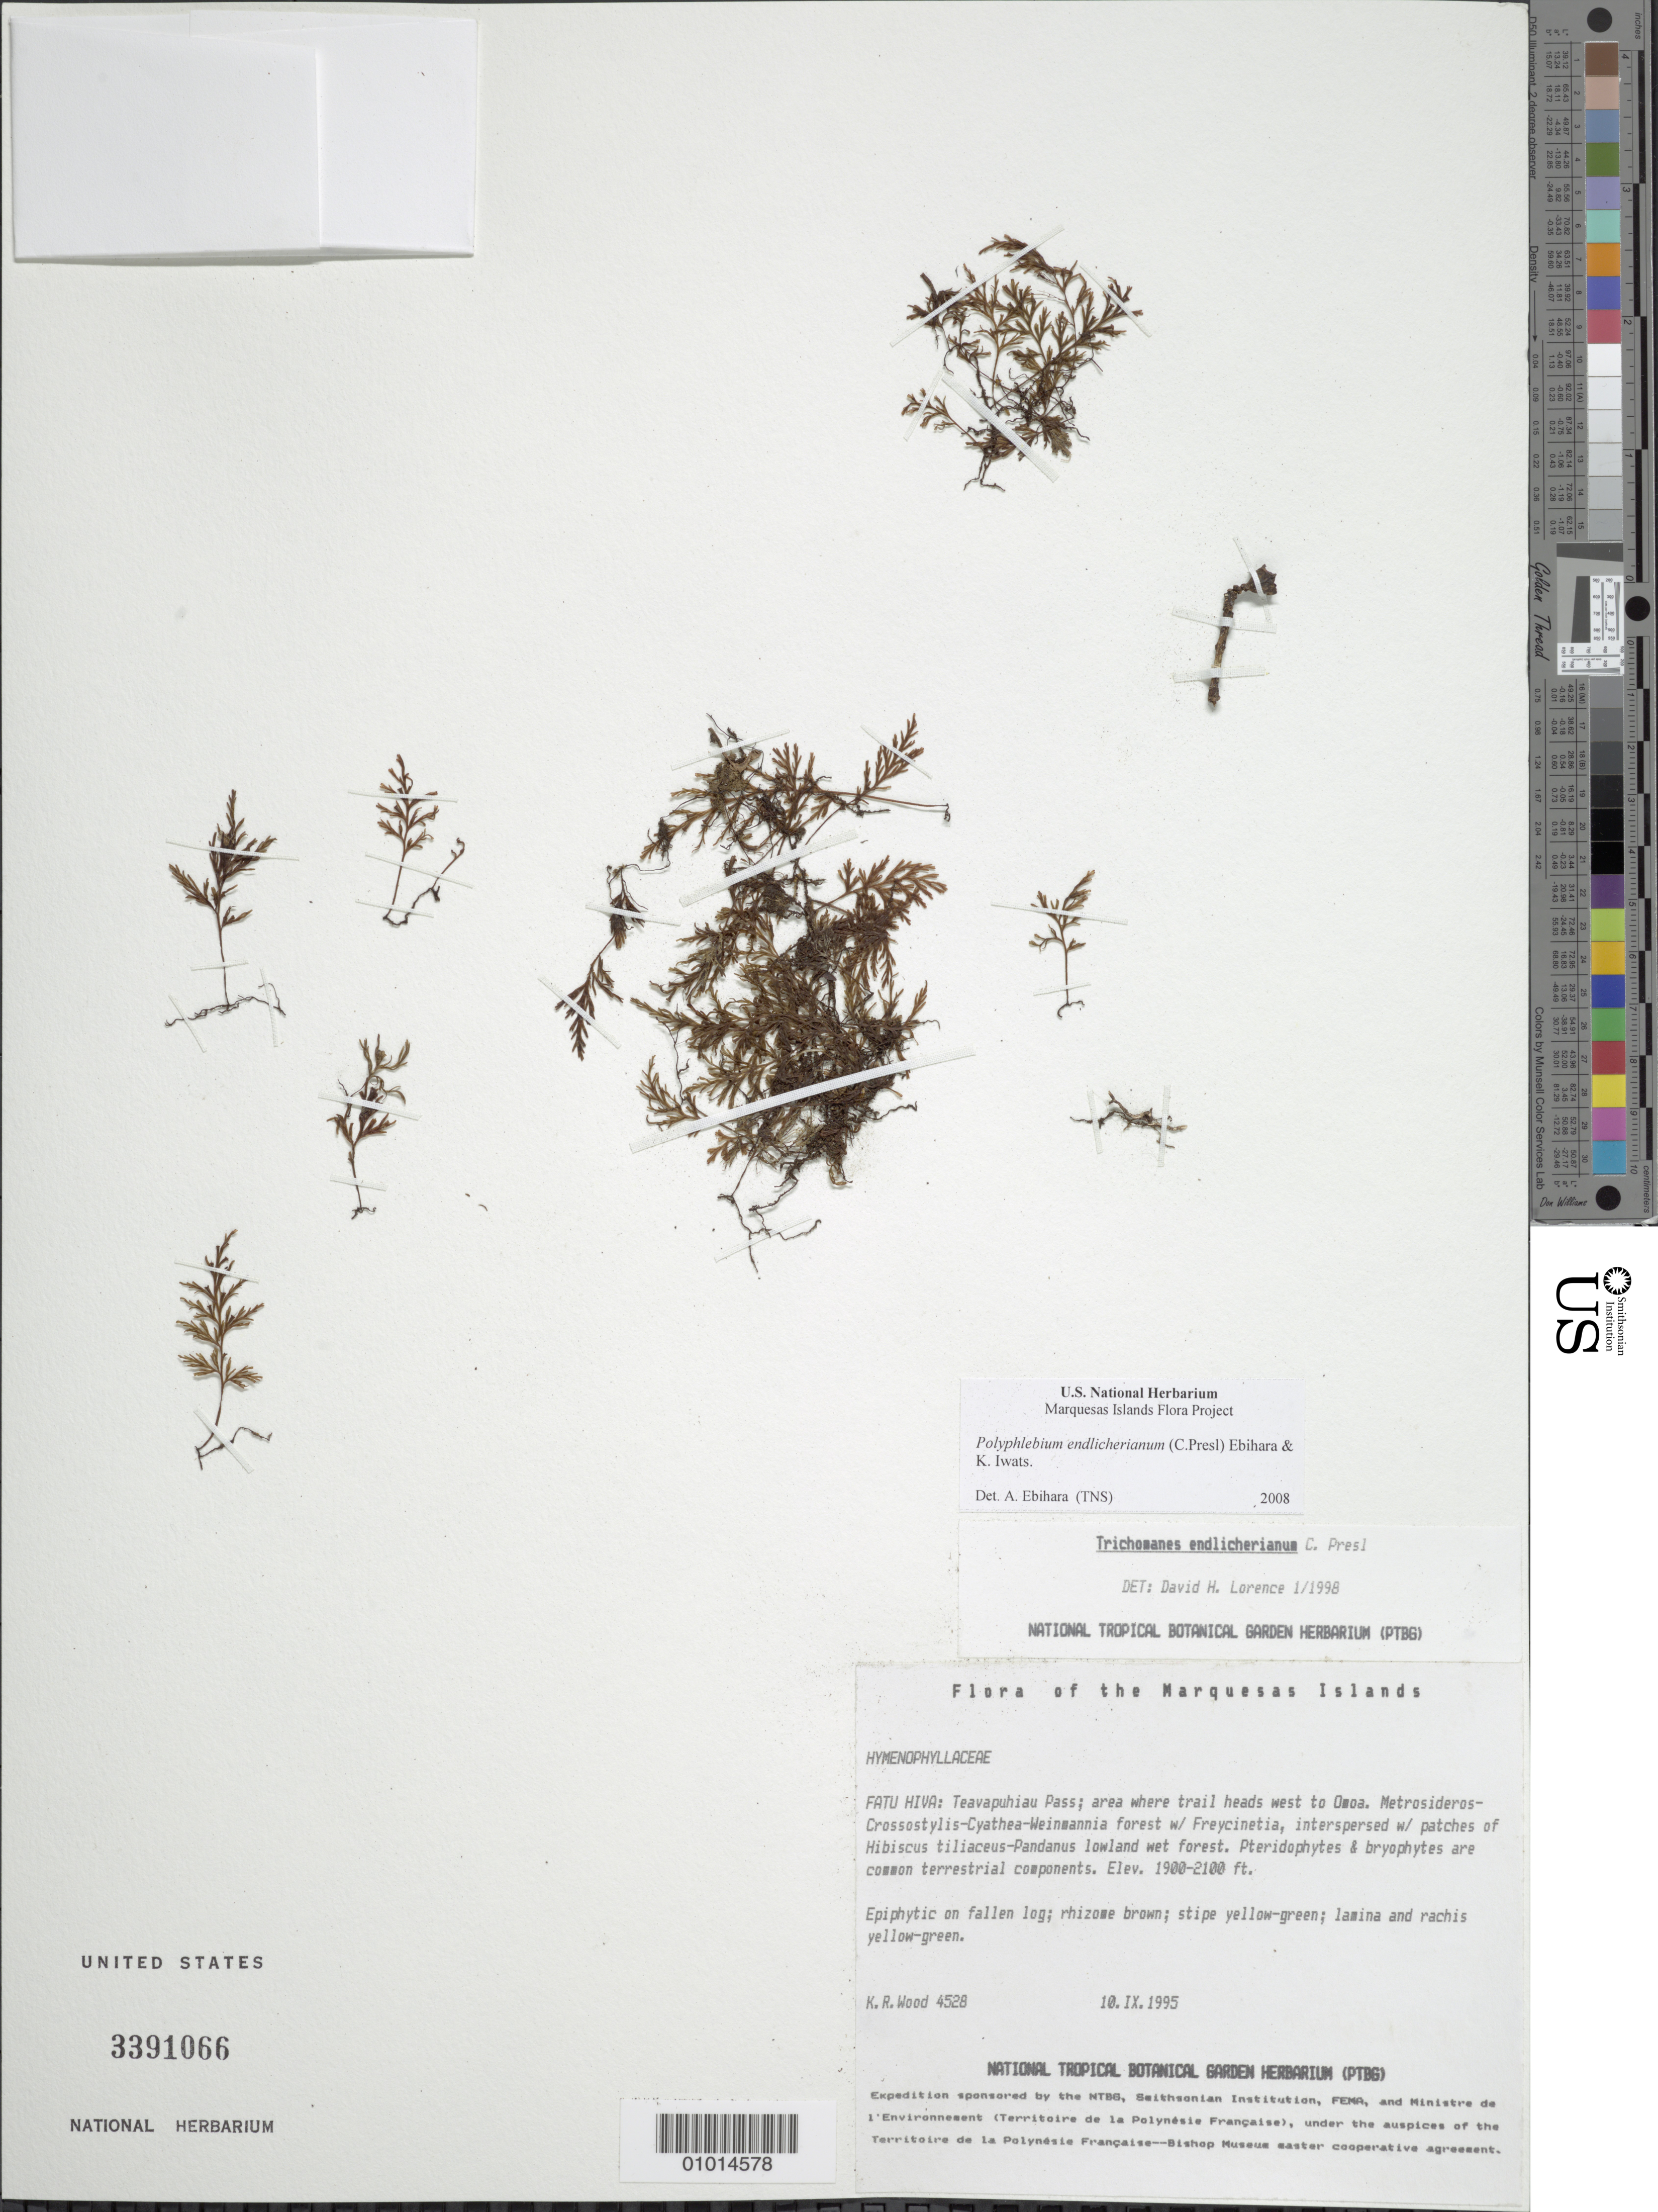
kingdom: Plantae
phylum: Tracheophyta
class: Polypodiopsida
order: Hymenophyllales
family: Hymenophyllaceae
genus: Polyphlebium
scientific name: Polyphlebium endlicherianum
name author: (C. Presl) Ebihara & K. Iwats.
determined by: Ebihara, A.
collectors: K. R. Wood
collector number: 4528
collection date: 1995-09-10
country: French Polynesia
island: Fatu Hiva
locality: Teavapuhiau Pass, area where trail heads W to 'Omo'a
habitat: Metrosideros-Crossostylis-Cyathea-Weinmannia w/ Freycinetia, interspersed w/ Hibiscus tiliaceus-Pandanus lowland wet forest; Pteridophytes & bryophytes are common terrestrial components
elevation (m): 579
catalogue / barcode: US 3391066